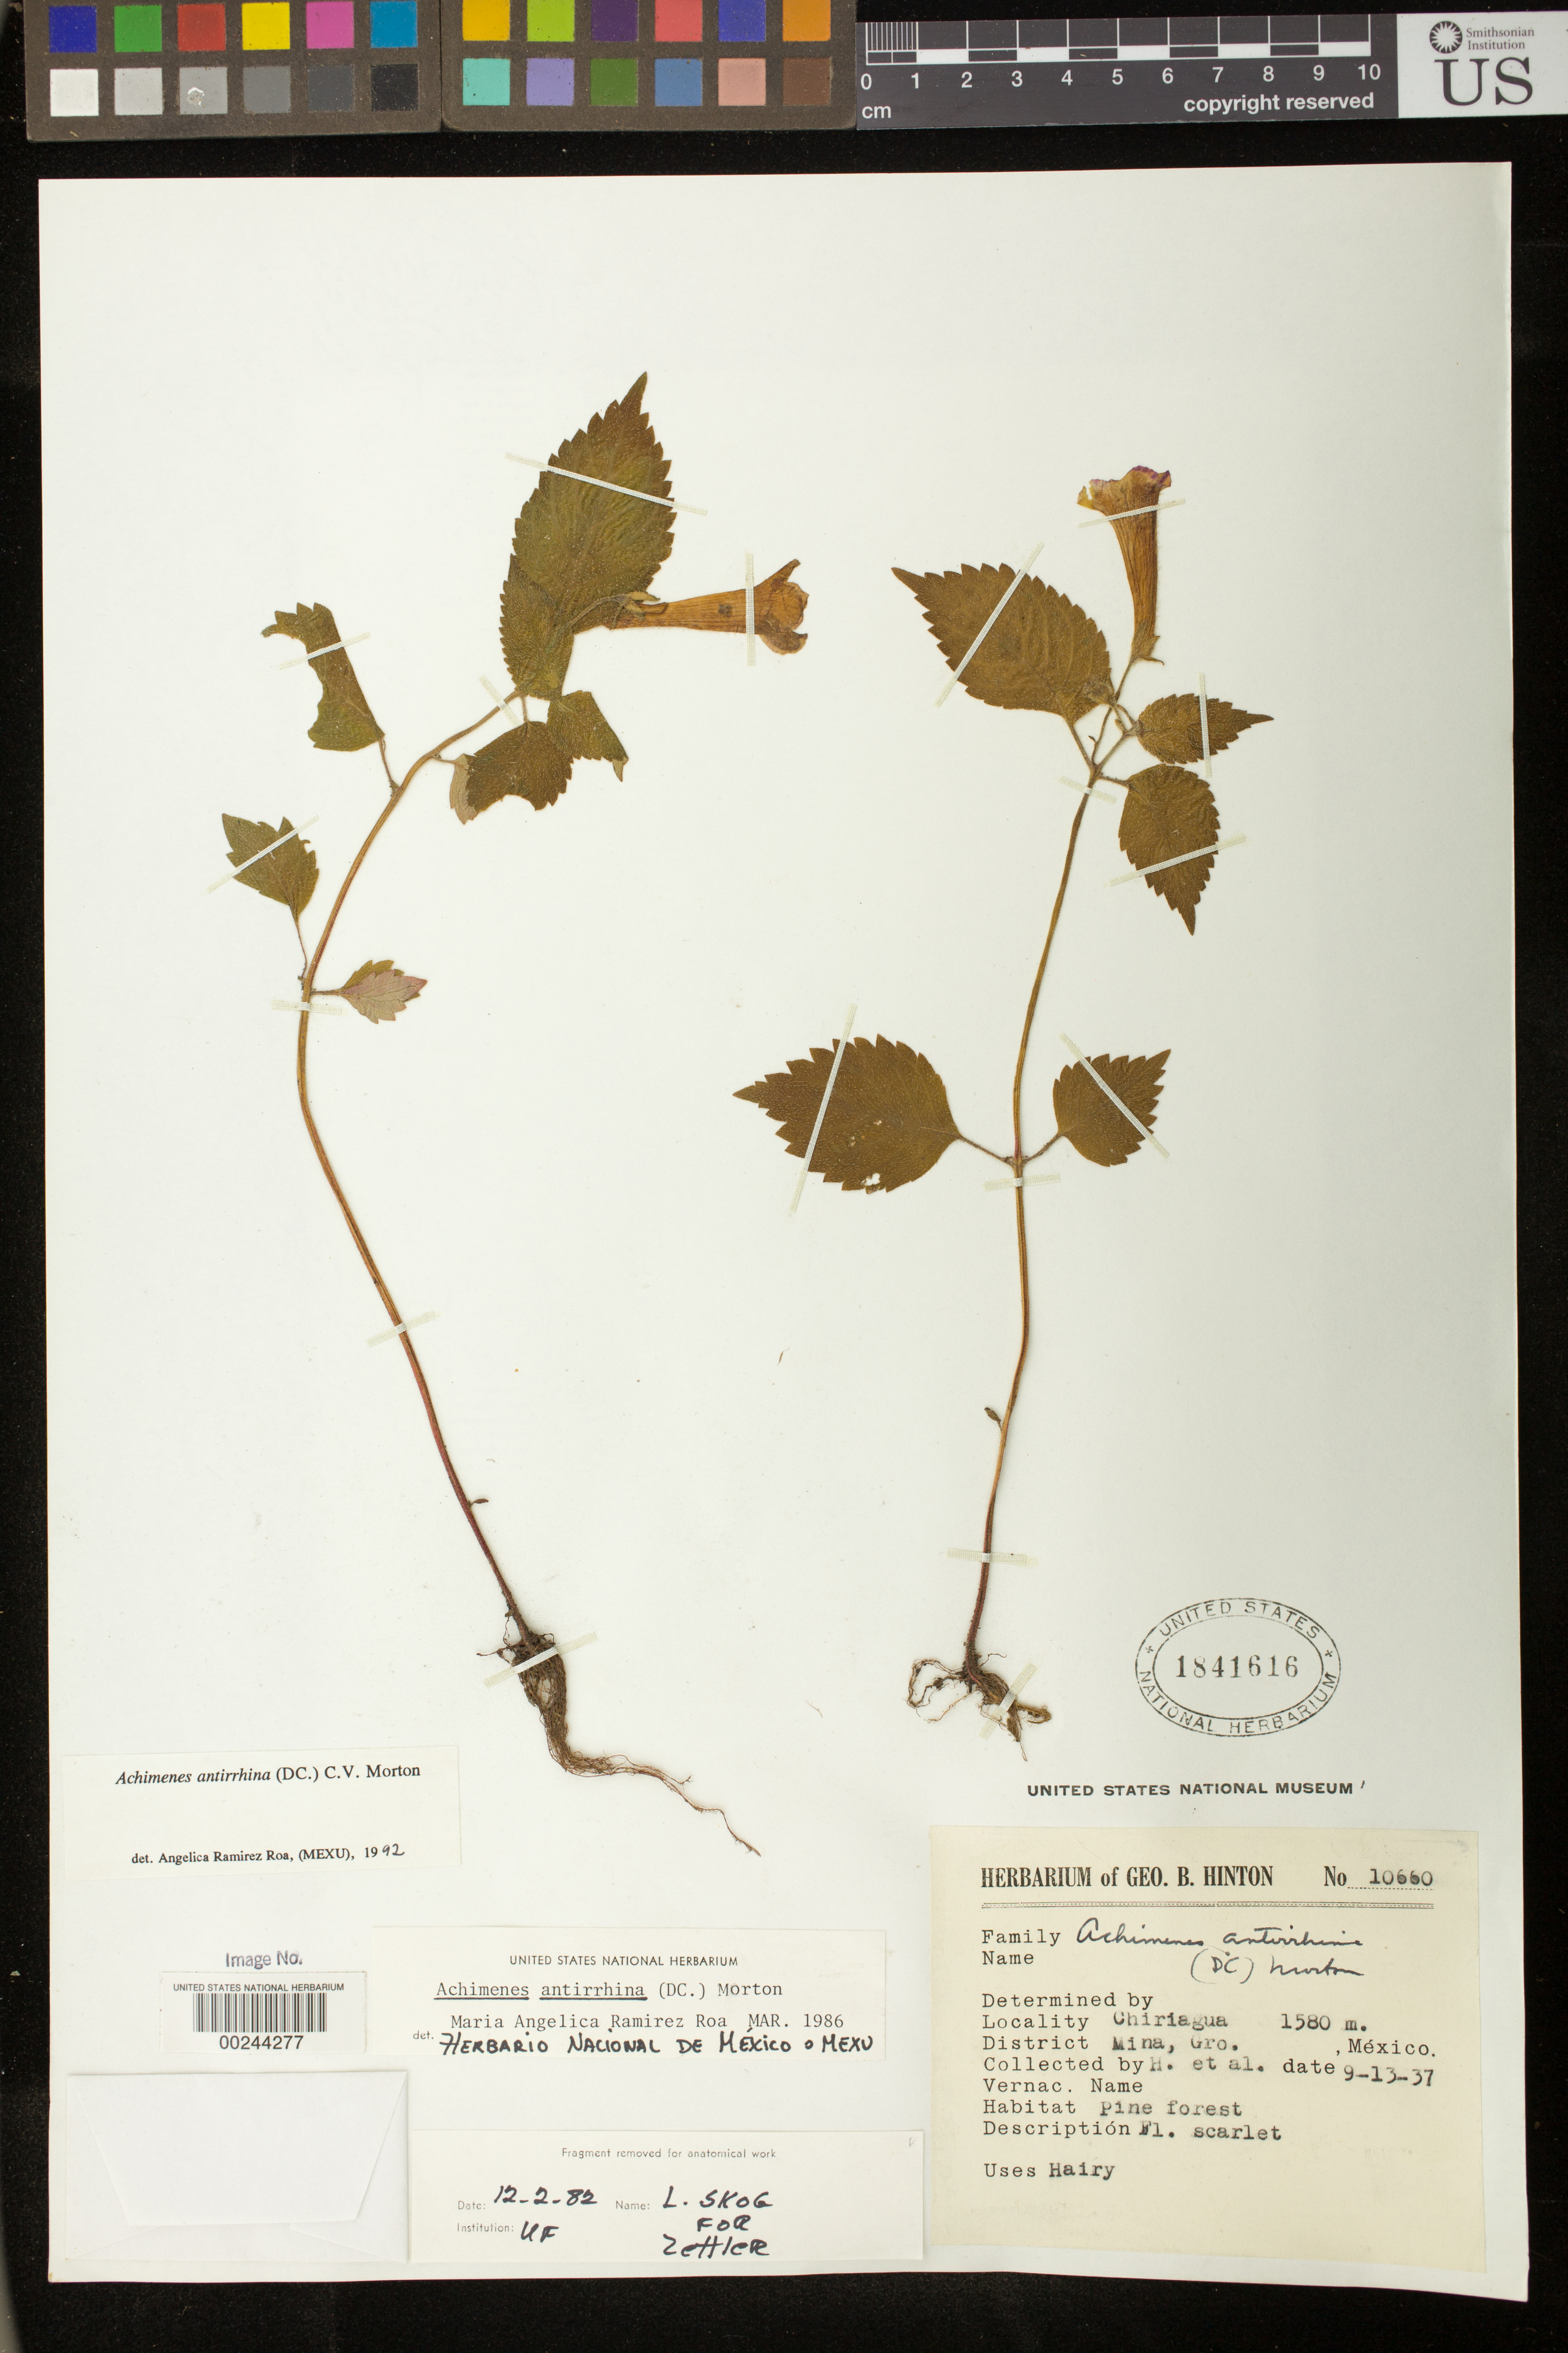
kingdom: Plantae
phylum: Tracheophyta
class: Magnoliopsida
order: Lamiales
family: Gesneriaceae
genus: Achimenes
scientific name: Achimenes antirrhina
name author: (DC.) C.V. Morton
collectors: G. B. Hinton & et al.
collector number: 10660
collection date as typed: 13 Sep 1937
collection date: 1937-09-13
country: Mexico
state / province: Guerrero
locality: Dist. of Mina, Chiriagua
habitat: Pine forest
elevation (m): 1580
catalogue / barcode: US 1841616